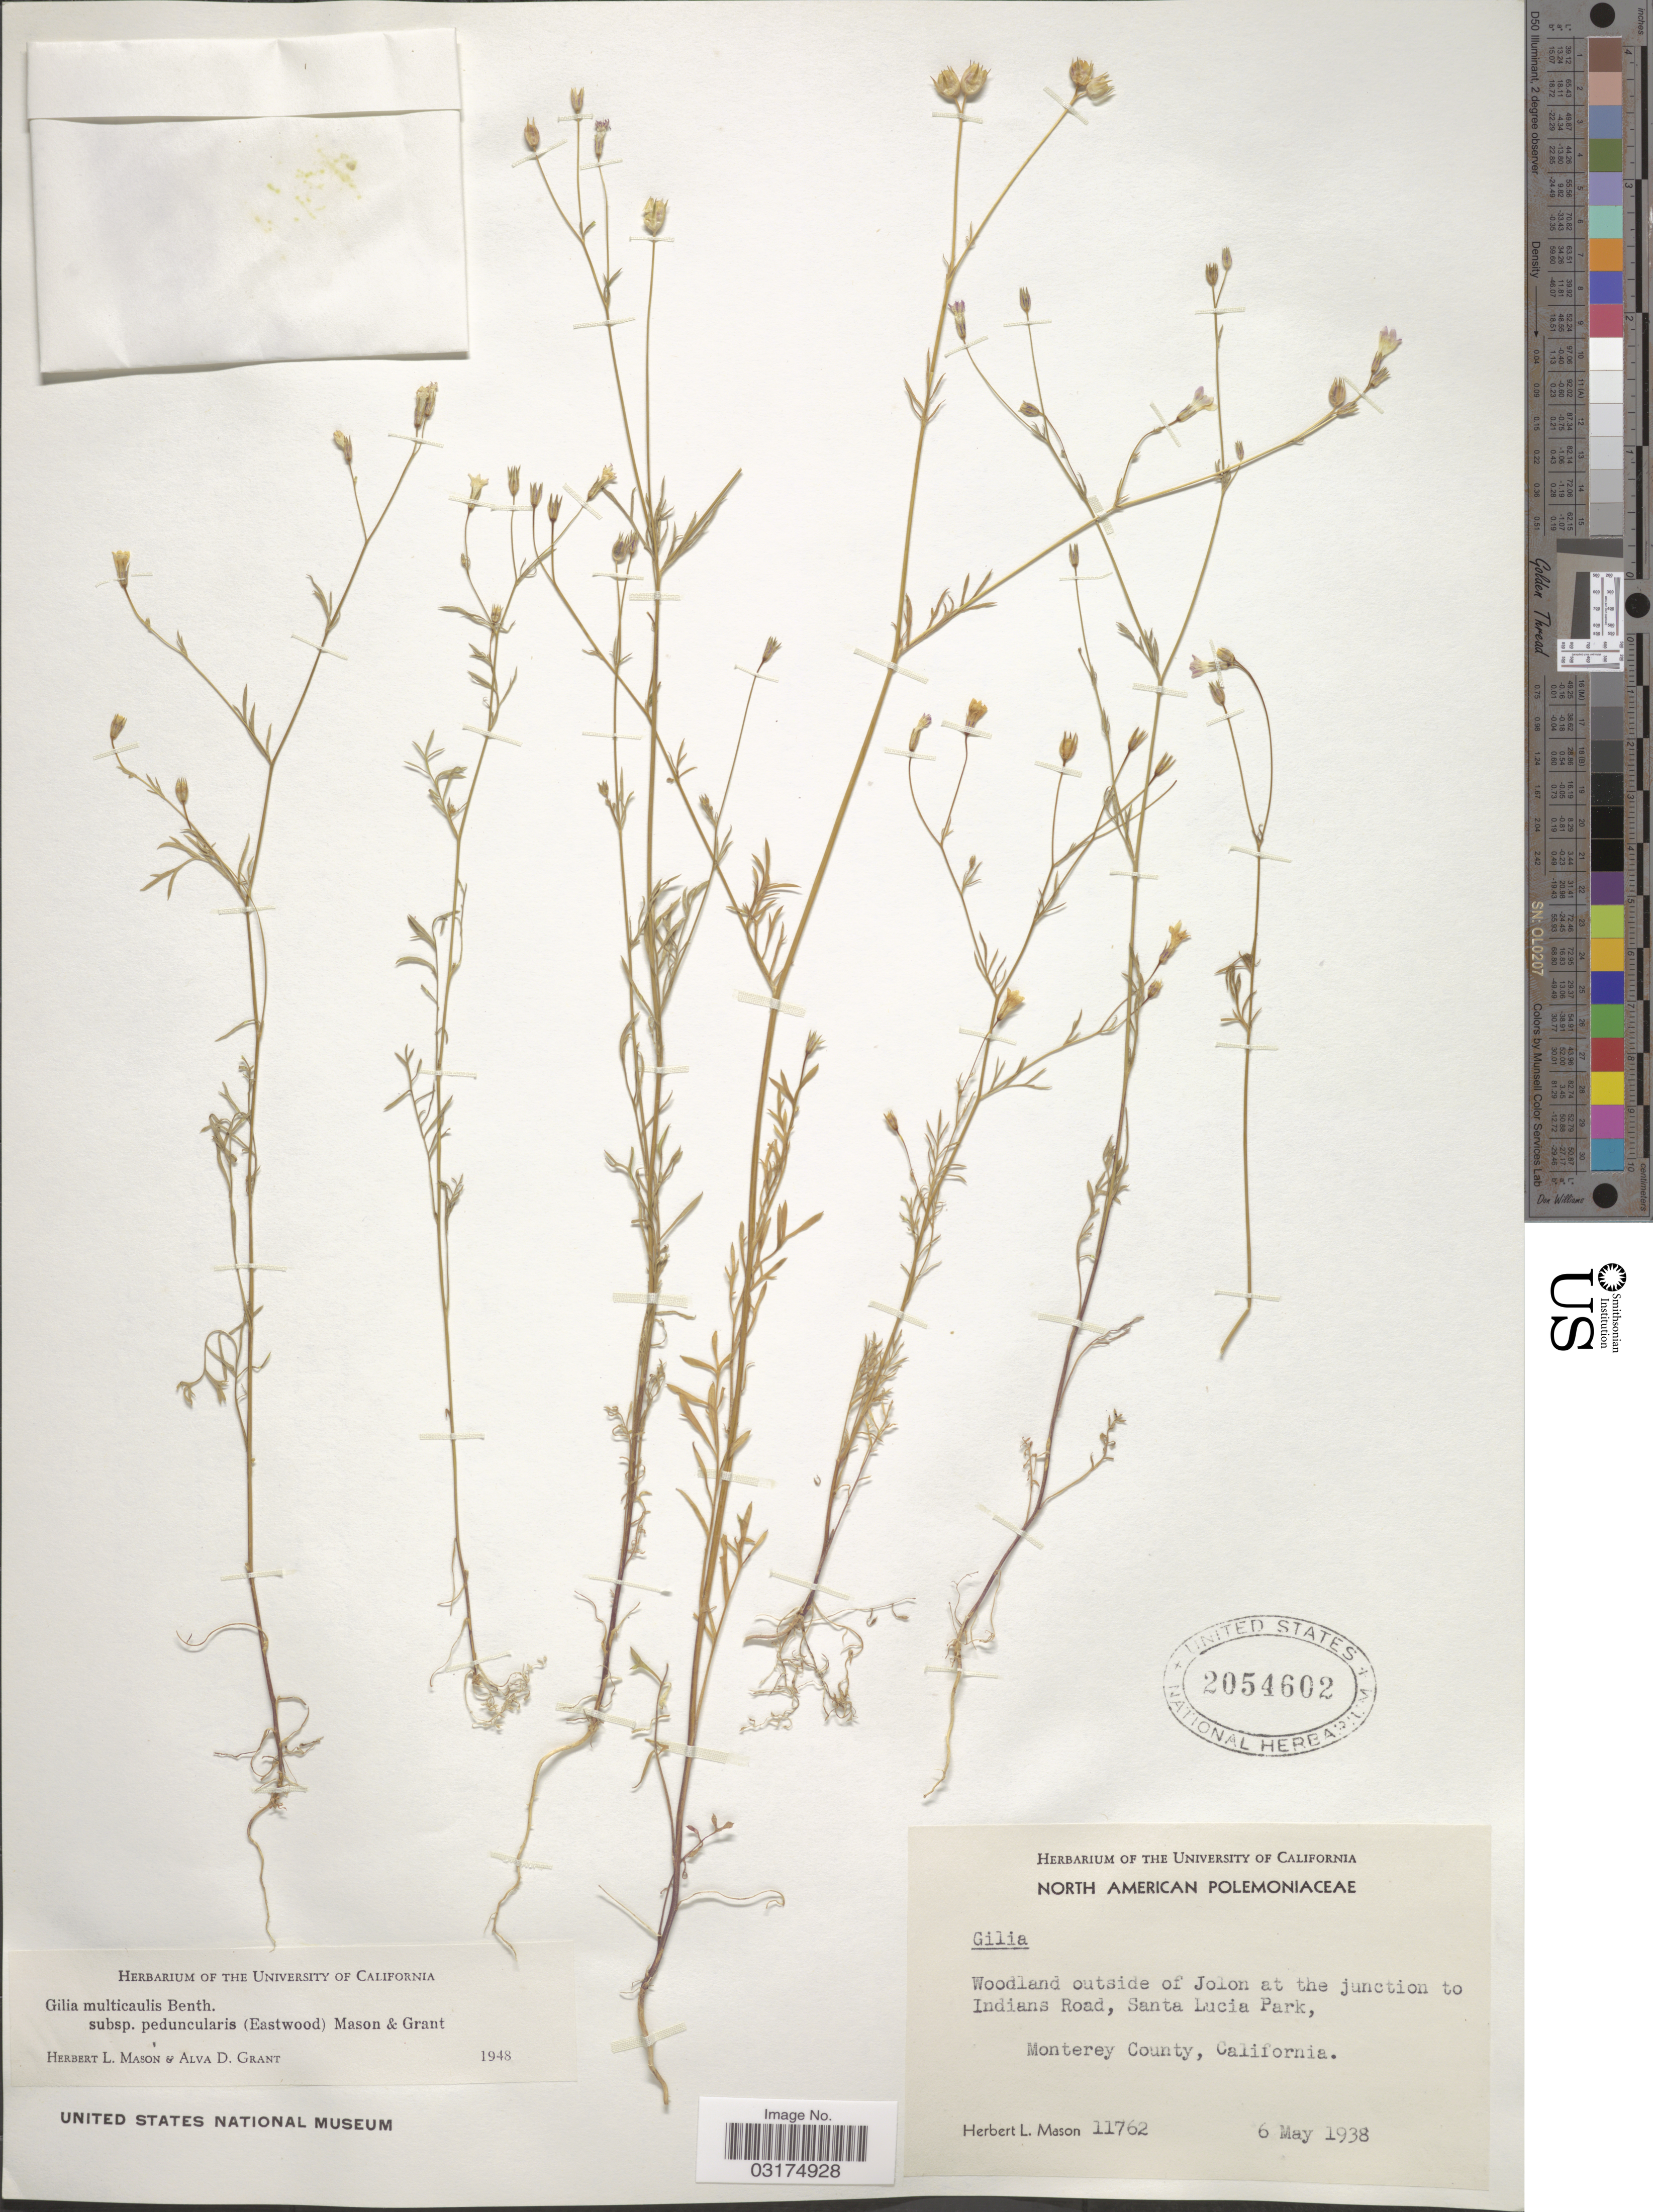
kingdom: Plantae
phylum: Tracheophyta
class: Magnoliopsida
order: Ericales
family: Polemoniaceae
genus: Gilia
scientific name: Gilia achilleifolia subsp. multicaulis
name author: (Benth.) V.E. Grant & A.D. Grant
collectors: H. L. Mason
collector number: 11762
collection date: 1938-05-06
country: United States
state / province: California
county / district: Monterey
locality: Woodland outside of Jolon at the junction to Indians Road, Santa Lucia Park, Monterey County.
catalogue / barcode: US 2054602